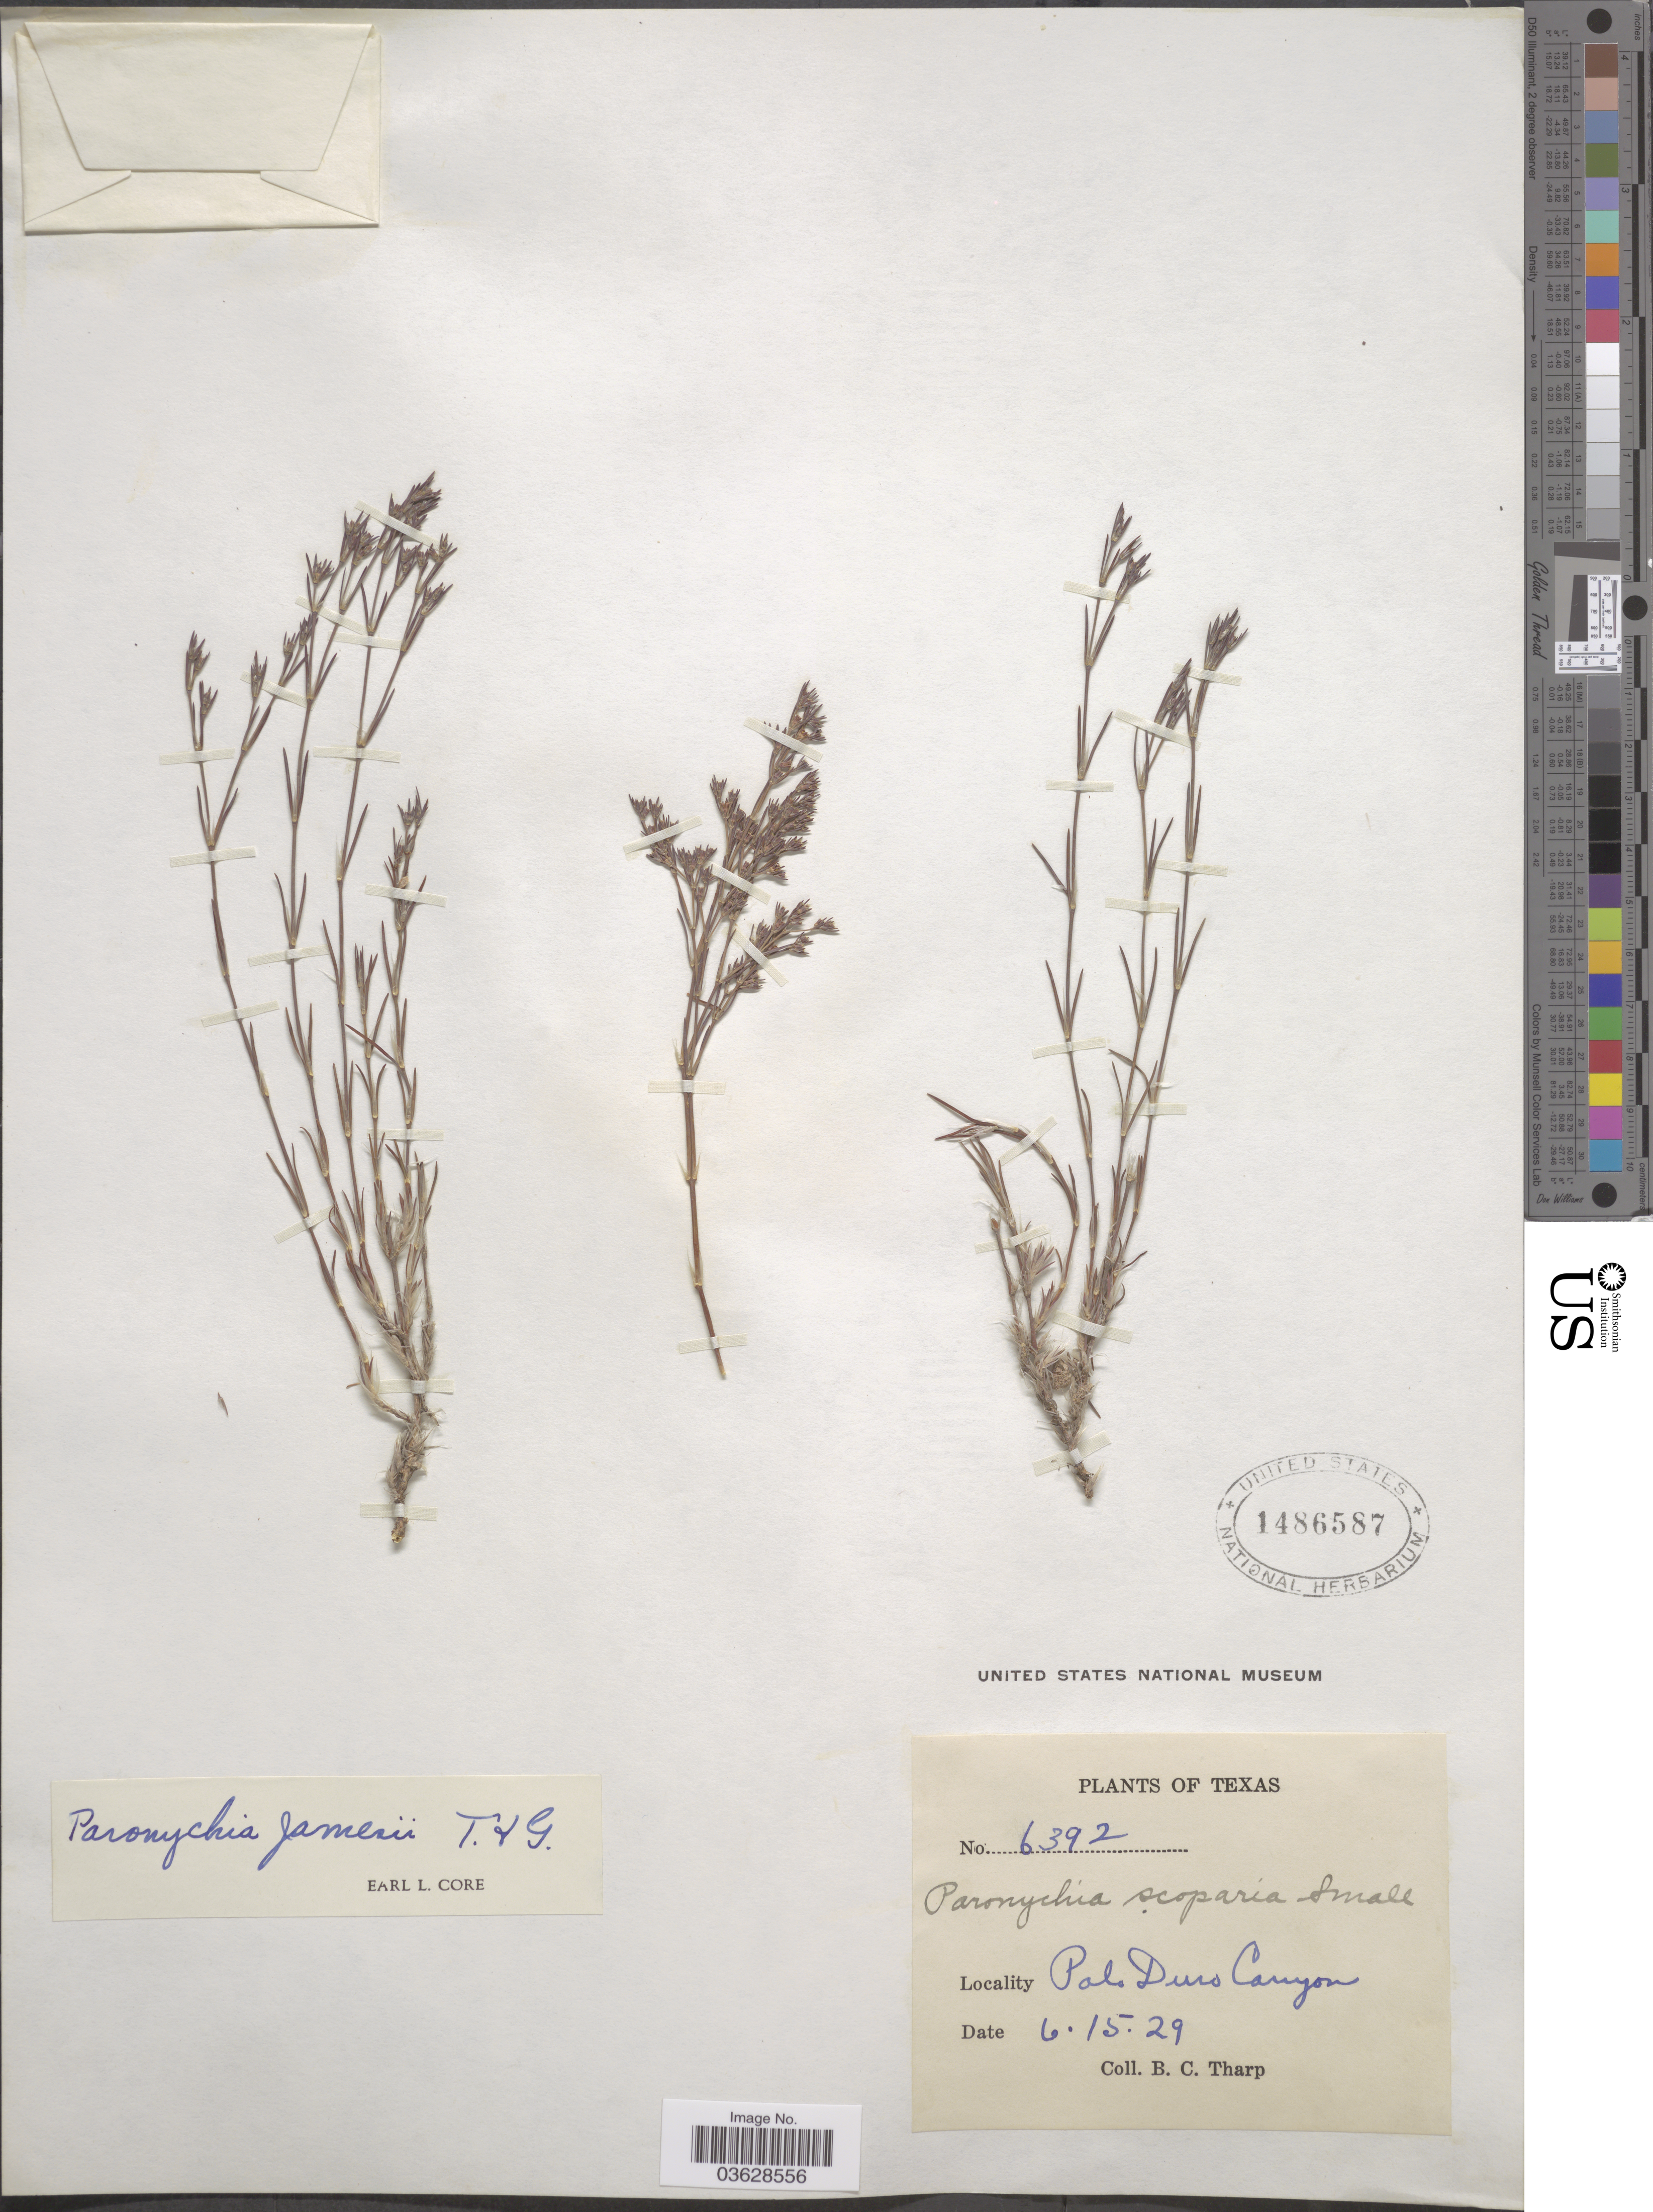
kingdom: Plantae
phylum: Tracheophyta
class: Magnoliopsida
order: Caryophyllales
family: Caryophyllaceae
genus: Paronychia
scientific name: Paronychia jamesii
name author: Torr. & A. Gray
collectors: B. C. Tharp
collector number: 6392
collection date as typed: Transcribed d/m/y: 15/6/29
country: United States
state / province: Texas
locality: Palo Duro Canyon.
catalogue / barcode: US 1486587